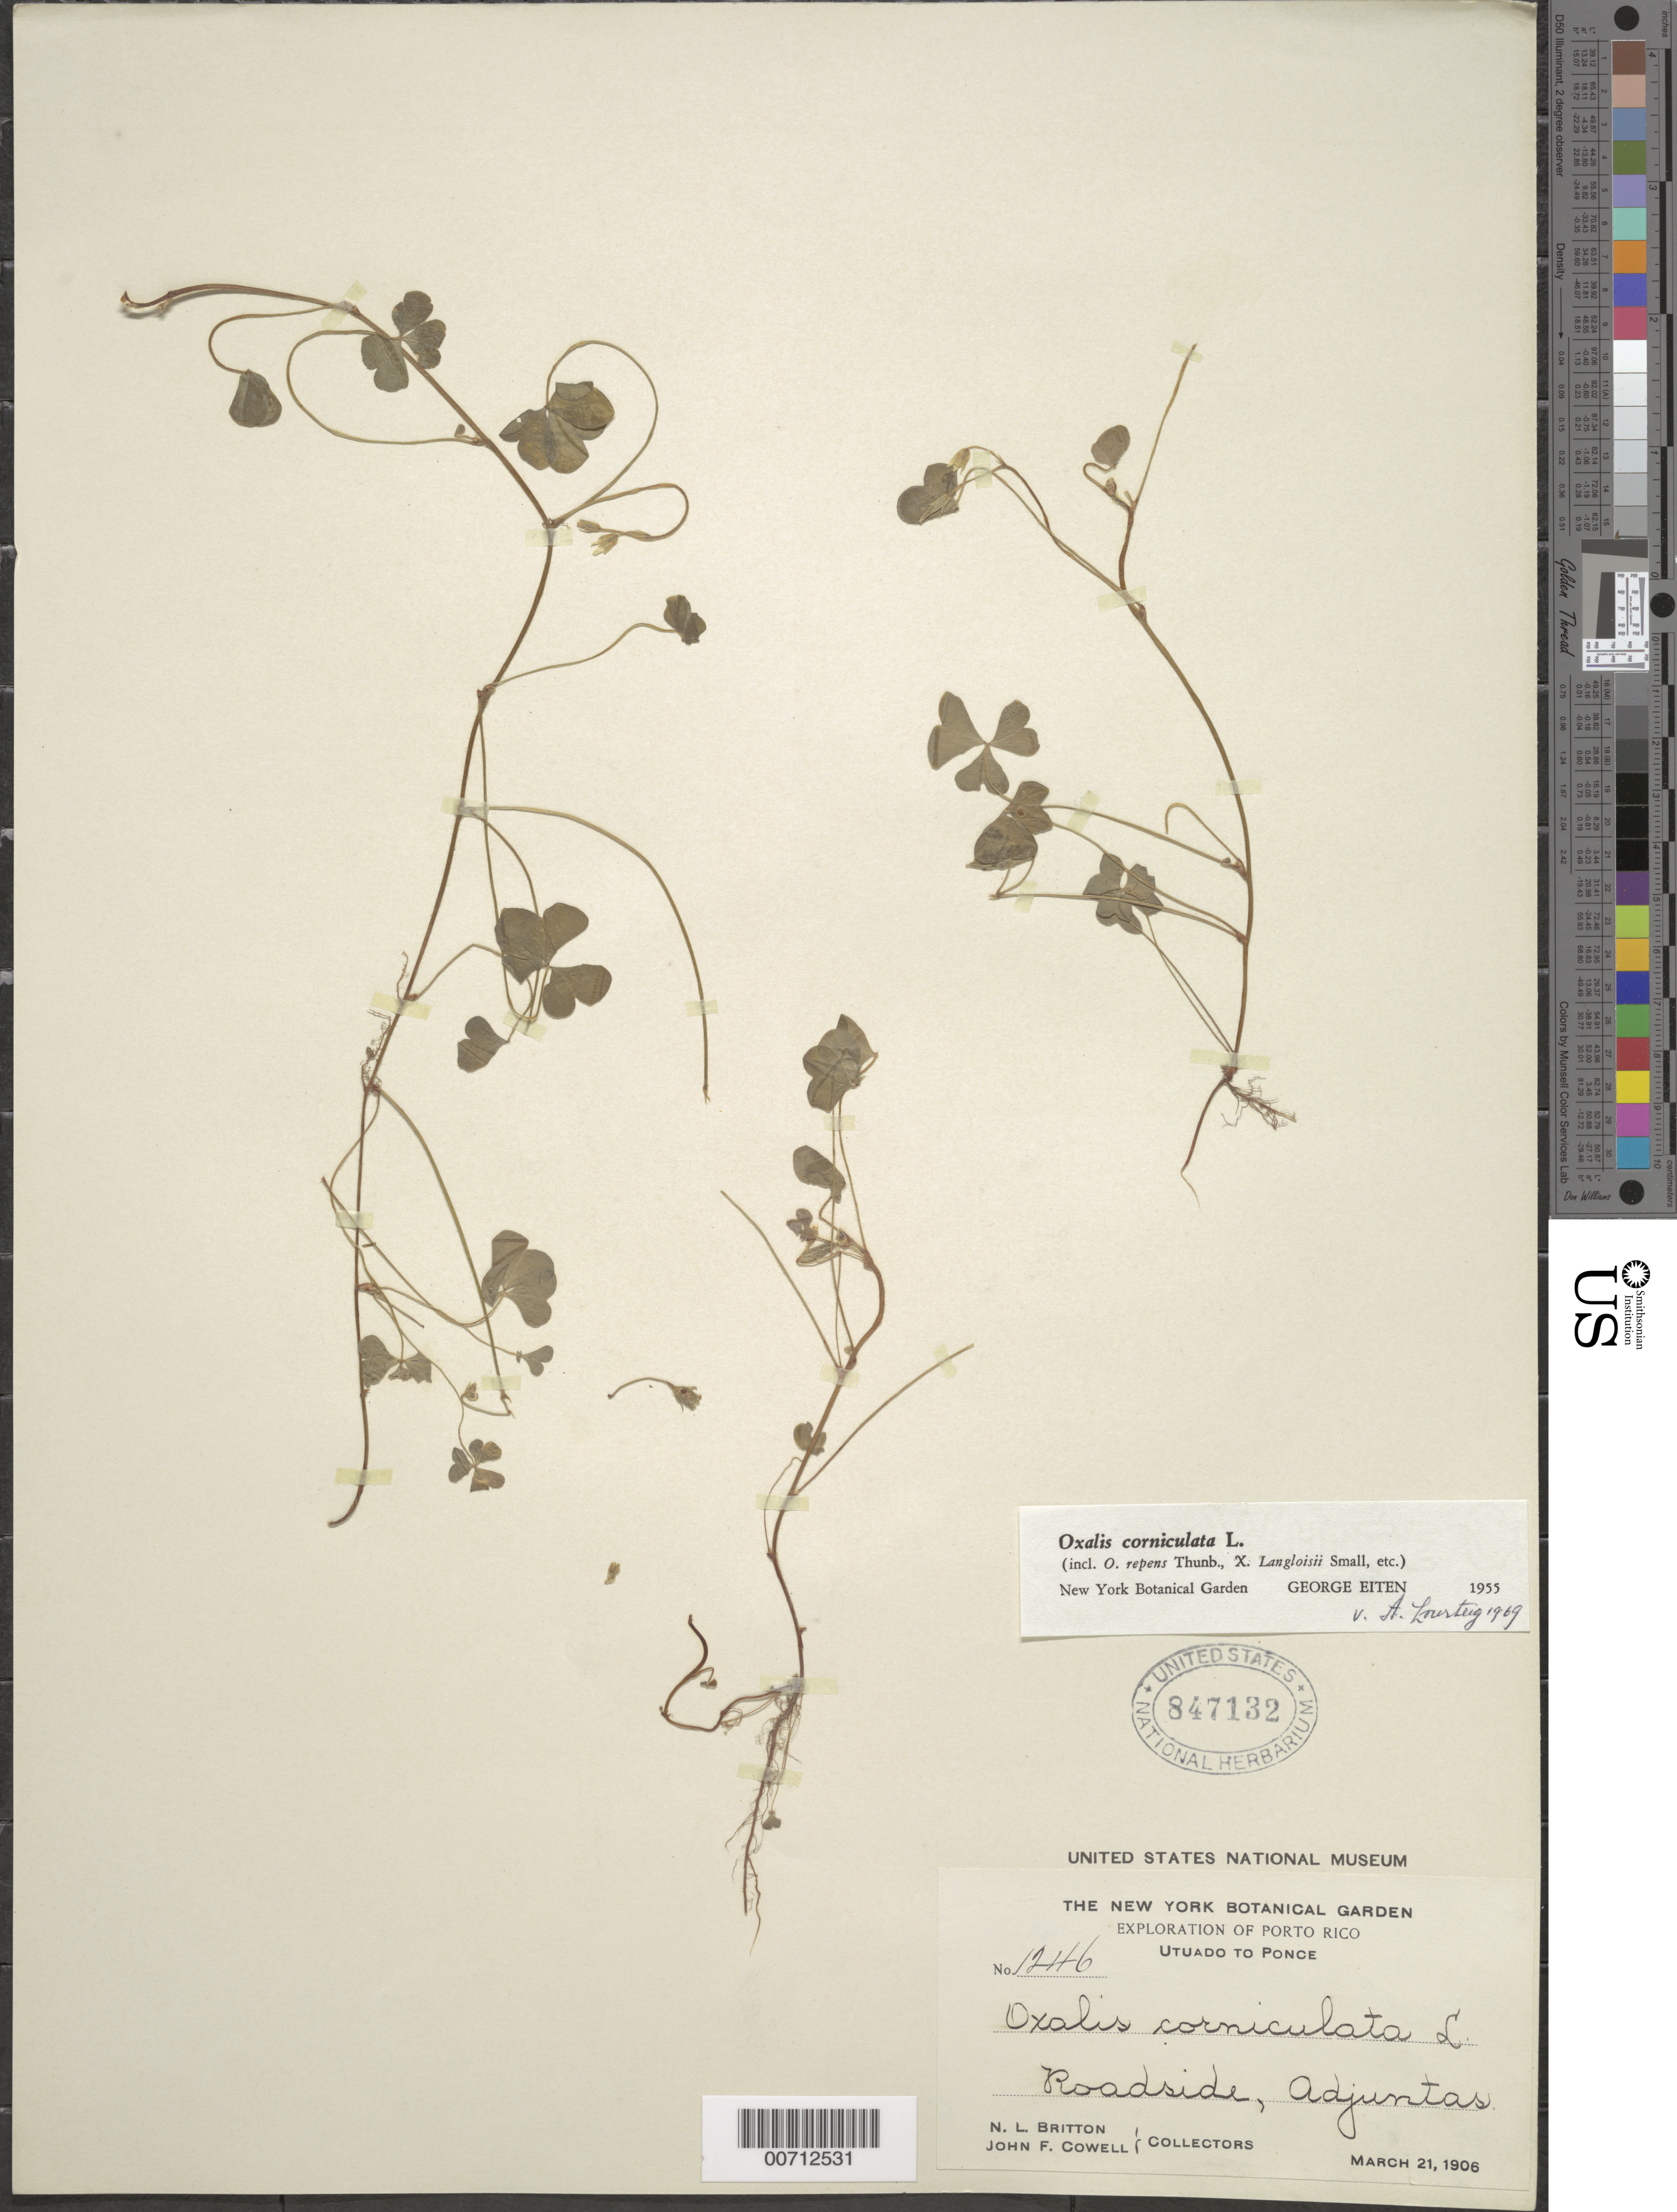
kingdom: Plantae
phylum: Tracheophyta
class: Magnoliopsida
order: Oxalidales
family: Oxalidaceae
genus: Oxalis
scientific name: Oxalis corniculata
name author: L.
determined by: Lourteig, A.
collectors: N. Britton & J. F. Cowell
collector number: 1246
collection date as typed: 21 Mar 1906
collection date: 1906-03-21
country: Puerto Rico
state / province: Utuado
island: Greater Antilles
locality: Utuado to Ponce, Adjuntas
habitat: Roadside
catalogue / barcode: US 847132